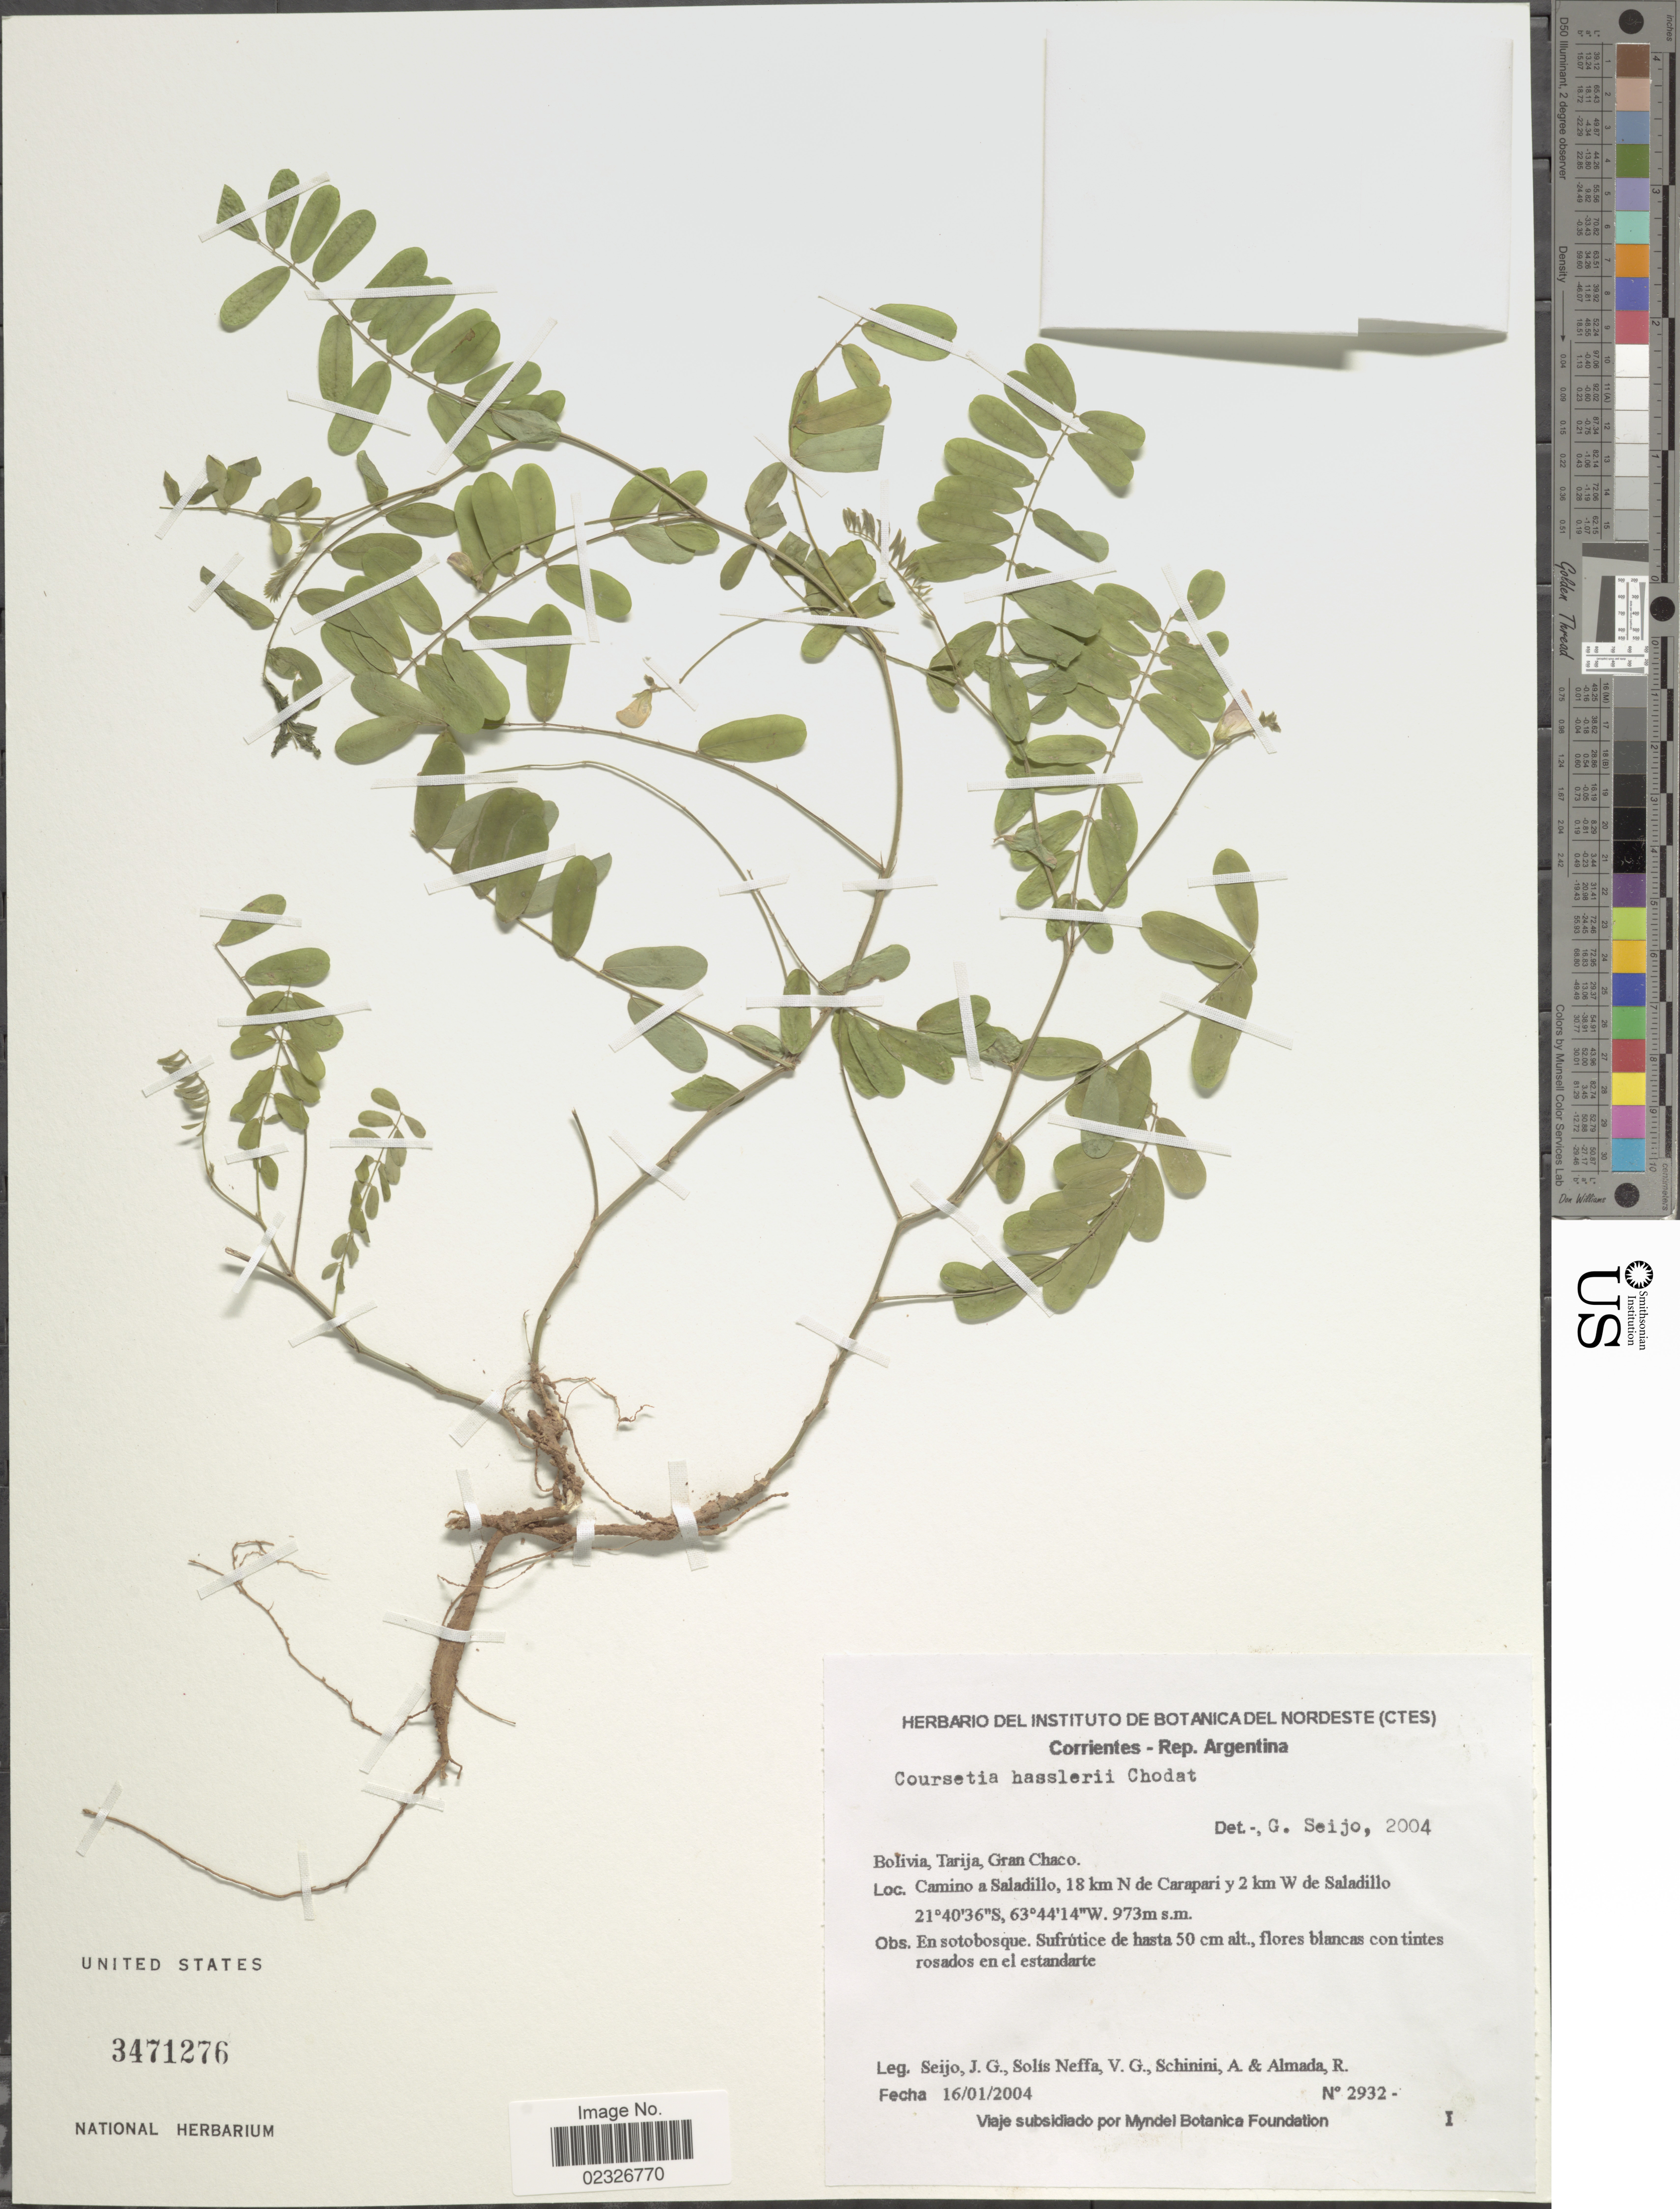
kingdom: Plantae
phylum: Tracheophyta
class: Magnoliopsida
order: Fabales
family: Fabaceae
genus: Coursetia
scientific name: Coursetia hassleri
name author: Chodat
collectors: J. Seijo, V. Solis Neffa, A. Schinini & R. Almada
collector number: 2932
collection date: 2004-01-16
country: Argentina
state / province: Corrientes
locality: Bolivia, Tarija, Gran Chaco. Camino a Slaadillo, 18 km N de Carapari y 2 km W de Saladillo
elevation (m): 973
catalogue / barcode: US 3471276